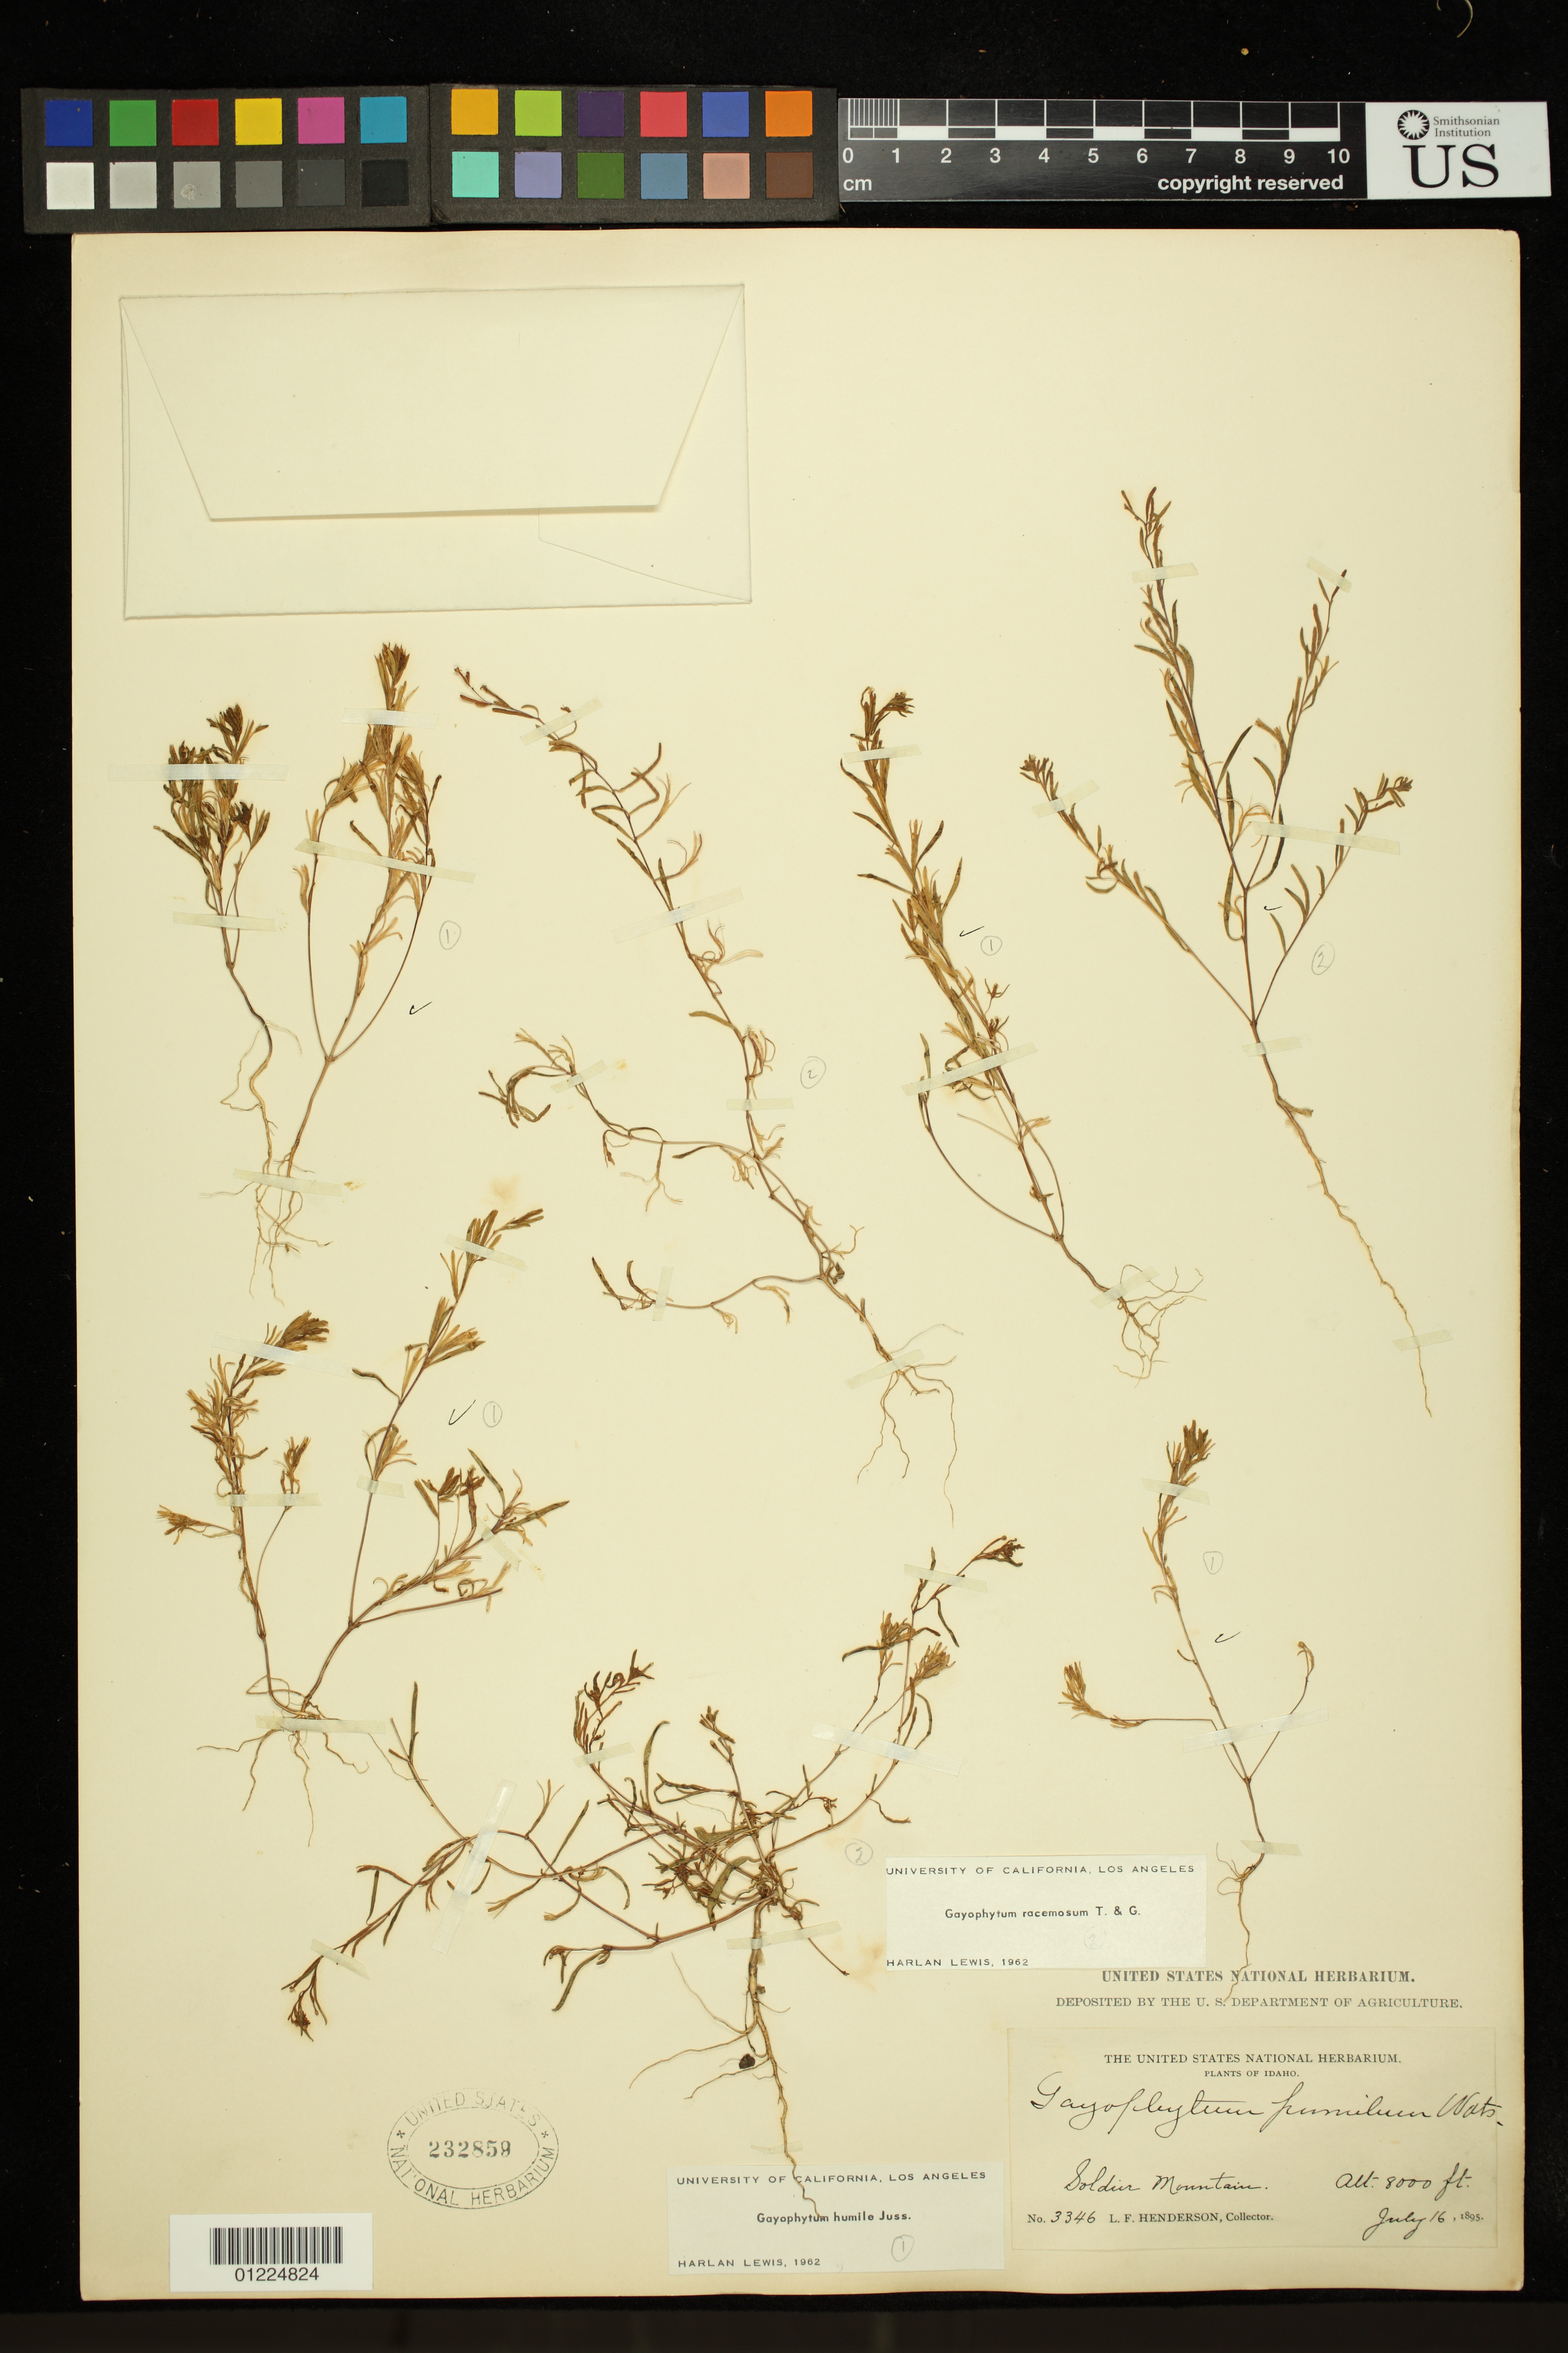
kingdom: Plantae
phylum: Tracheophyta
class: Magnoliopsida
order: Myrtales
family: Onagraceae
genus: Gayophytum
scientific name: Gayophytum humile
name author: A. Juss.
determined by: Lewis, H.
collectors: L. F. Henderson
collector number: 3346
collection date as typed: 16 Jul 1895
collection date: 1895-07-16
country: United States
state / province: Idaho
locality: Soldier Mountains; alt. 8000 ft.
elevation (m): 2438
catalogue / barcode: US 232859